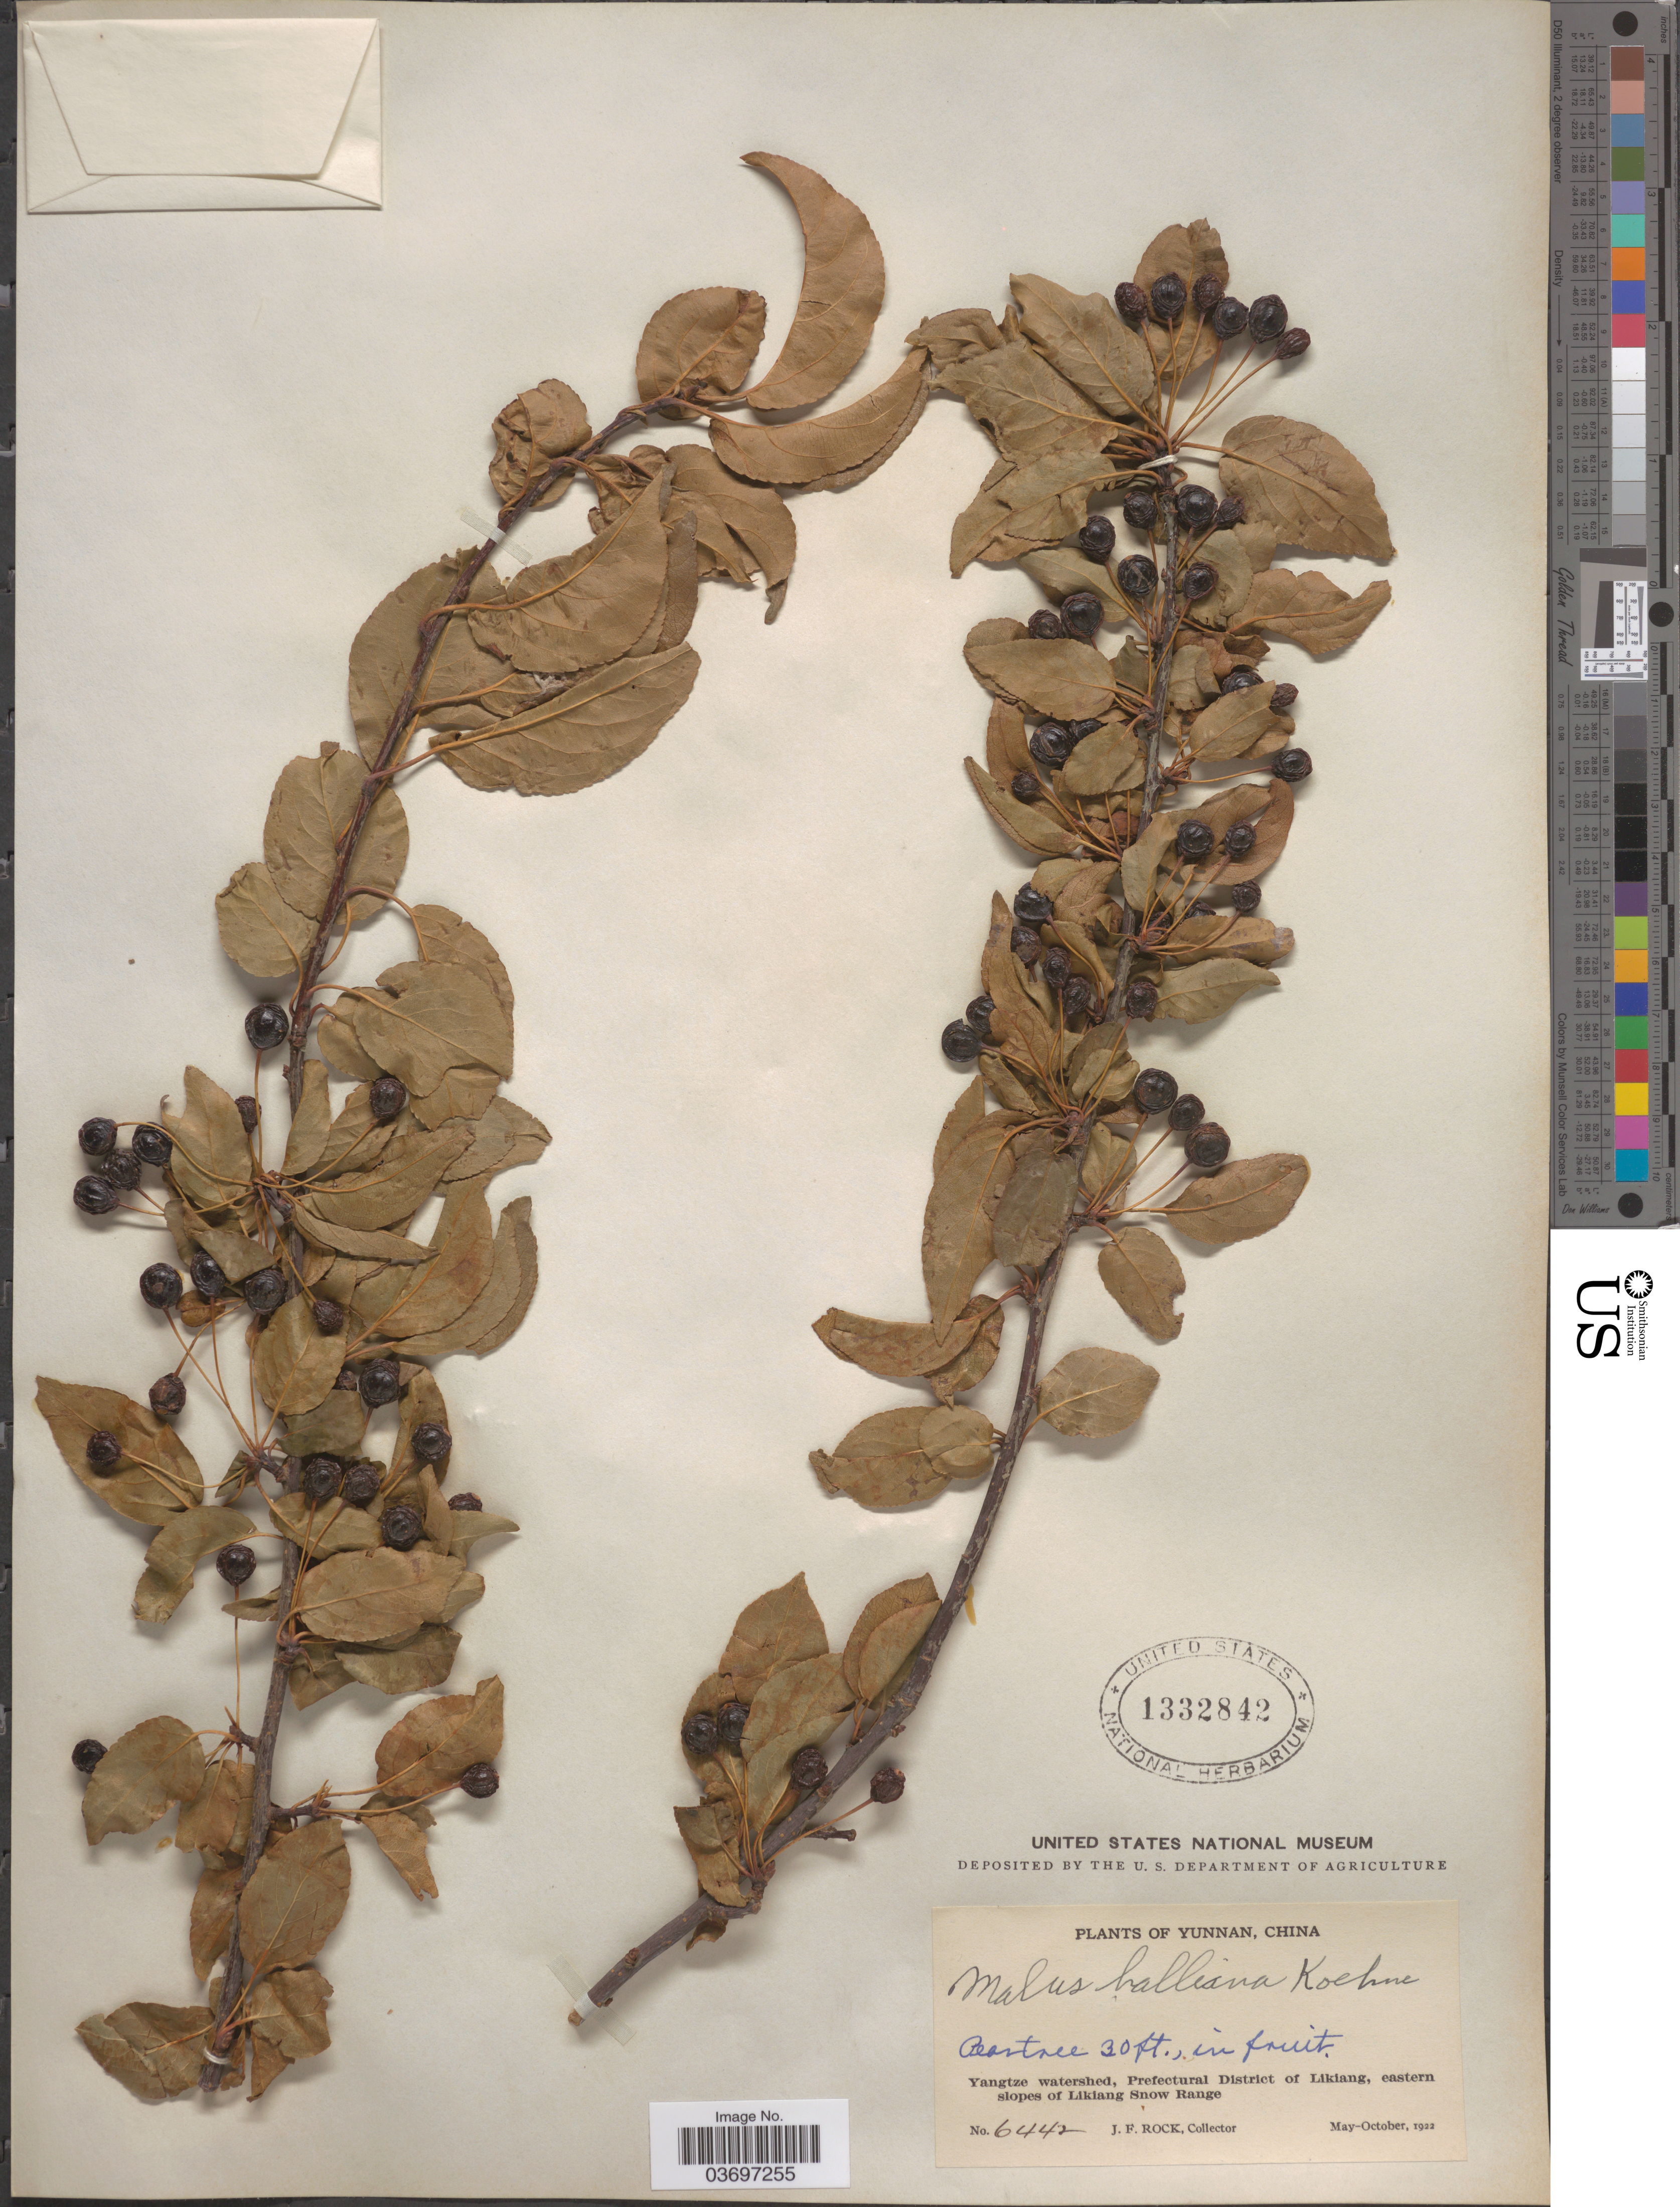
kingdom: Plantae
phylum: Tracheophyta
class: Magnoliopsida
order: Rosales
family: Rosaceae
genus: Malus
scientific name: Malus halliana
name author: Koehne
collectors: J. Rock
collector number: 6442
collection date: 1922-05/1922-10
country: China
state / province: Yunnan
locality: Yangtze watershed, Prefectural District of Likiang, eastern slopes of Likiang Snow Range.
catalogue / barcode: US 1332842